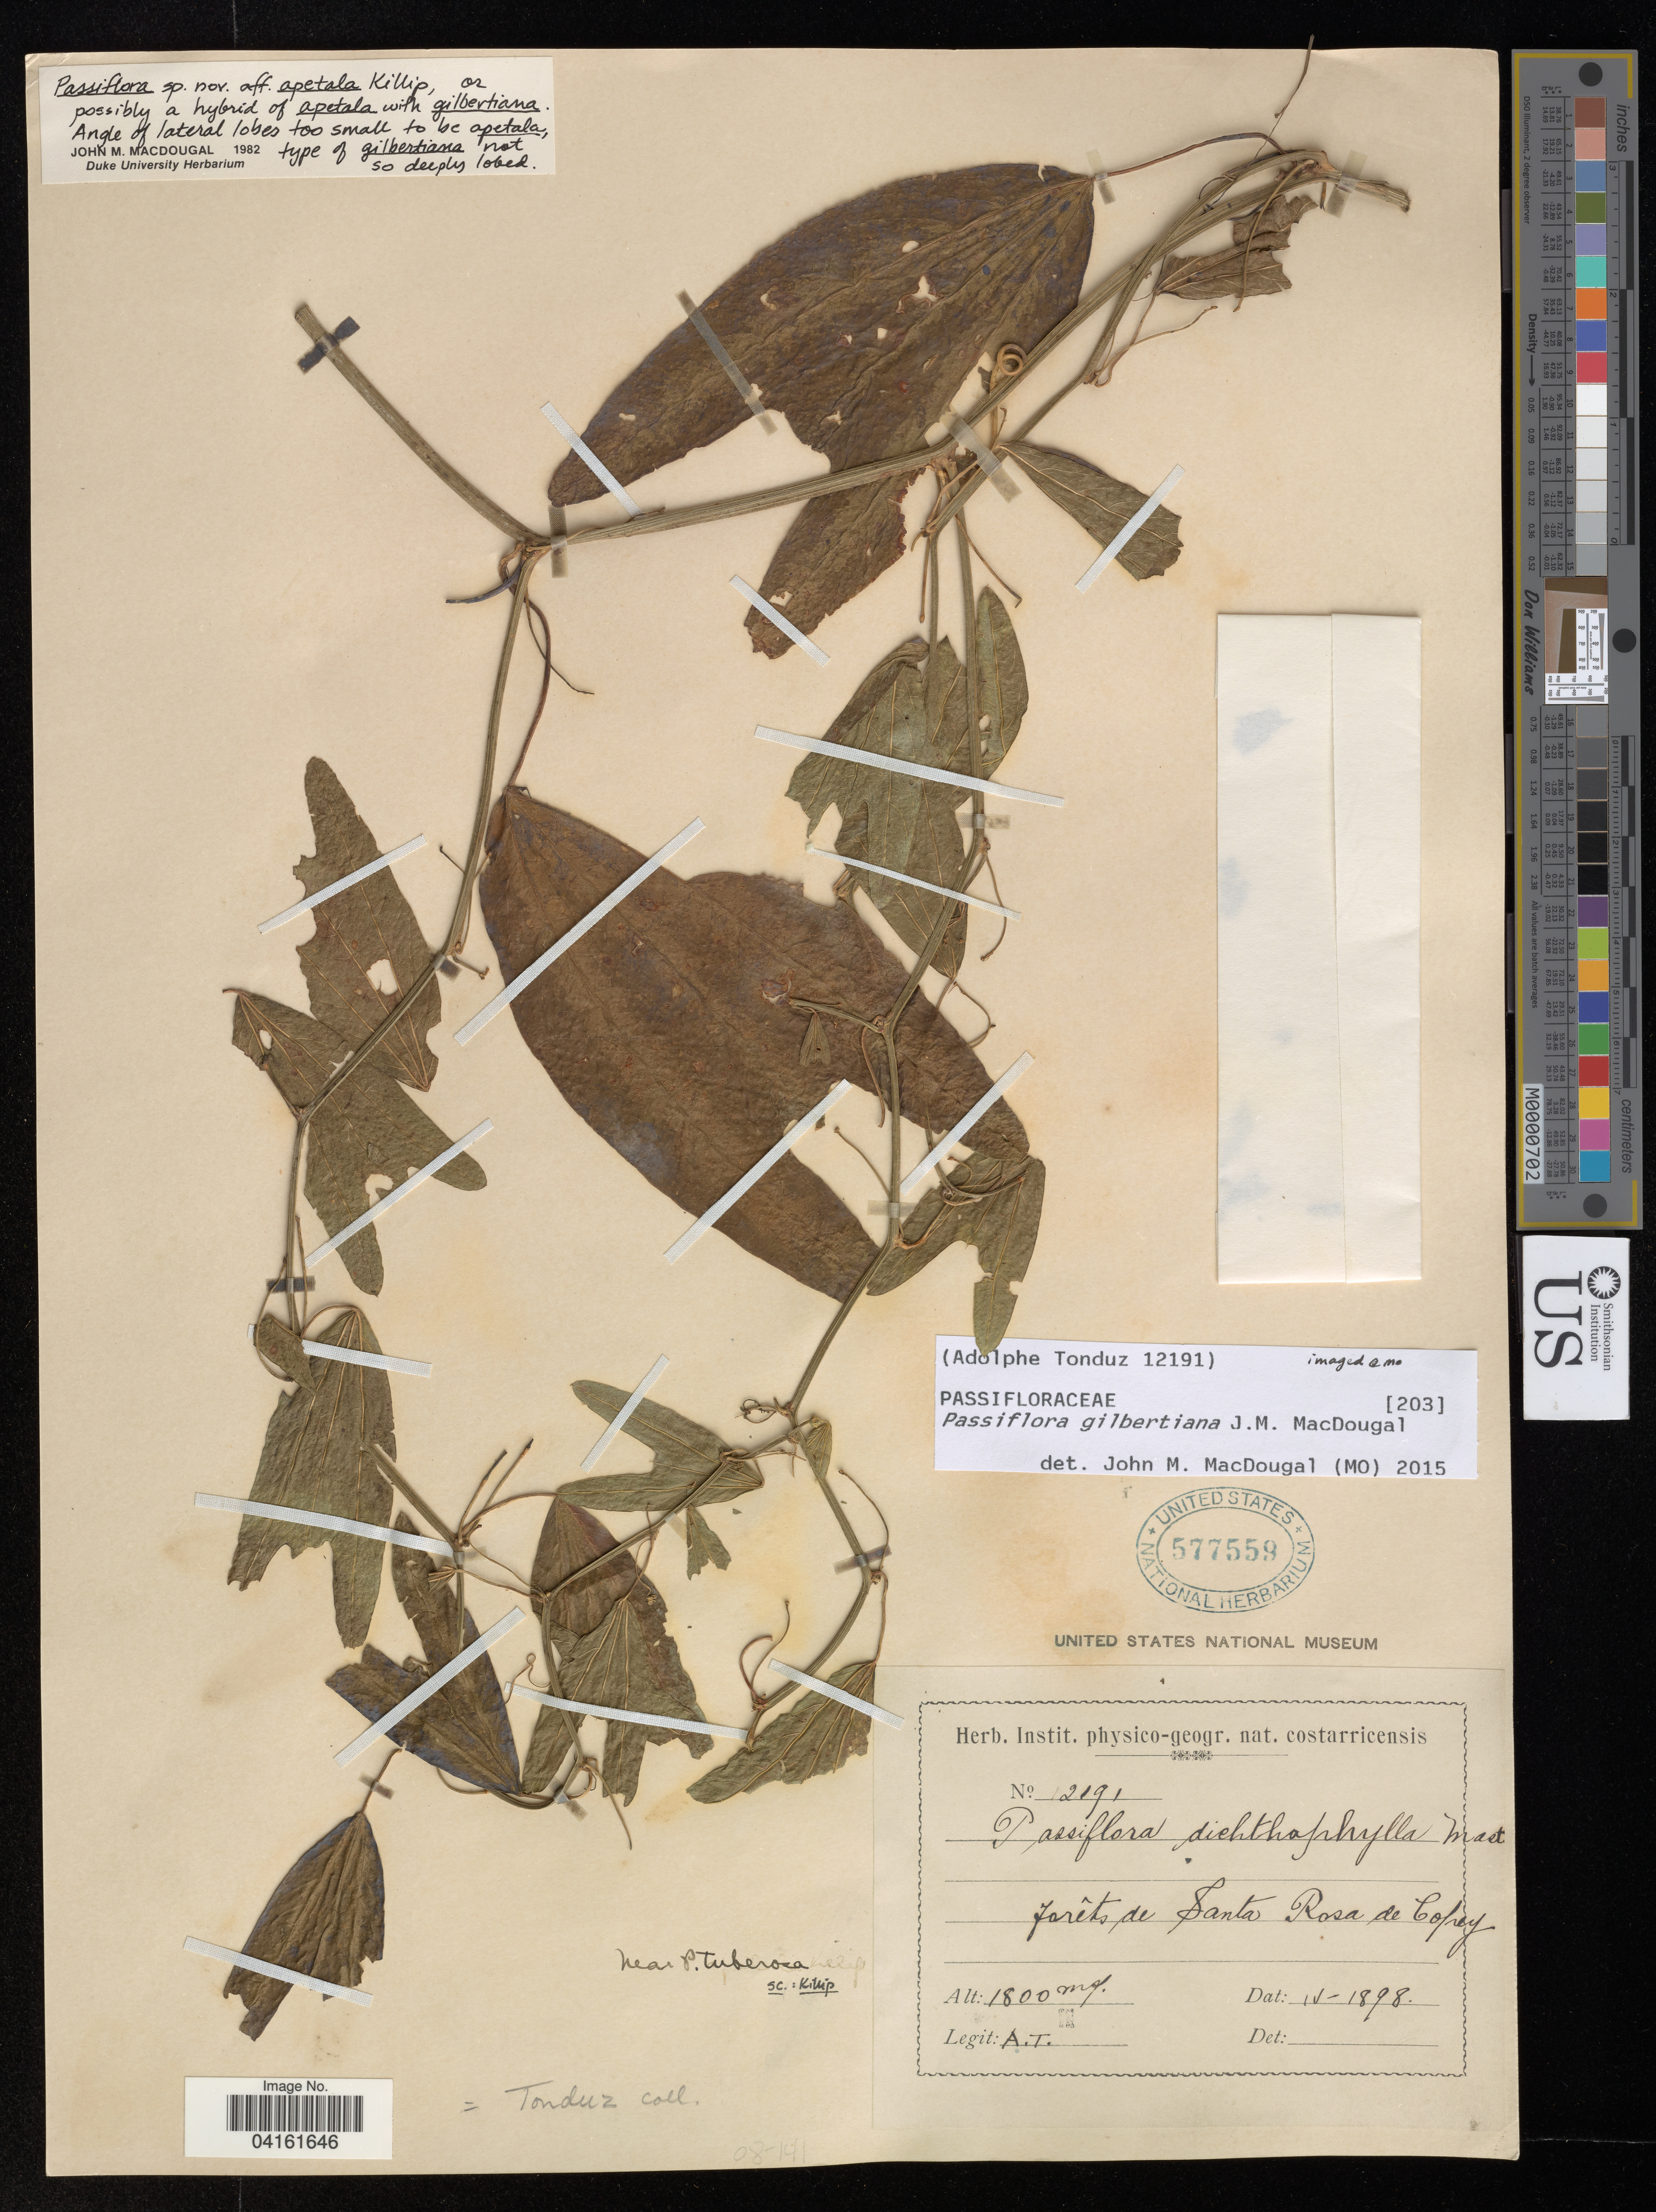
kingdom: Plantae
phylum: Tracheophyta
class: Magnoliopsida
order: Malpighiales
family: Passifloraceae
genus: Passiflora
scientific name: Passiflora gilbertiana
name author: J.M. MacDougal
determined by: MacDougal, John M.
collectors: A. Tonduz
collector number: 12191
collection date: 1898-04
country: Costa Rica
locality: Forêts de Santa Rosa de Copey.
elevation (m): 1800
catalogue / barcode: US 577559